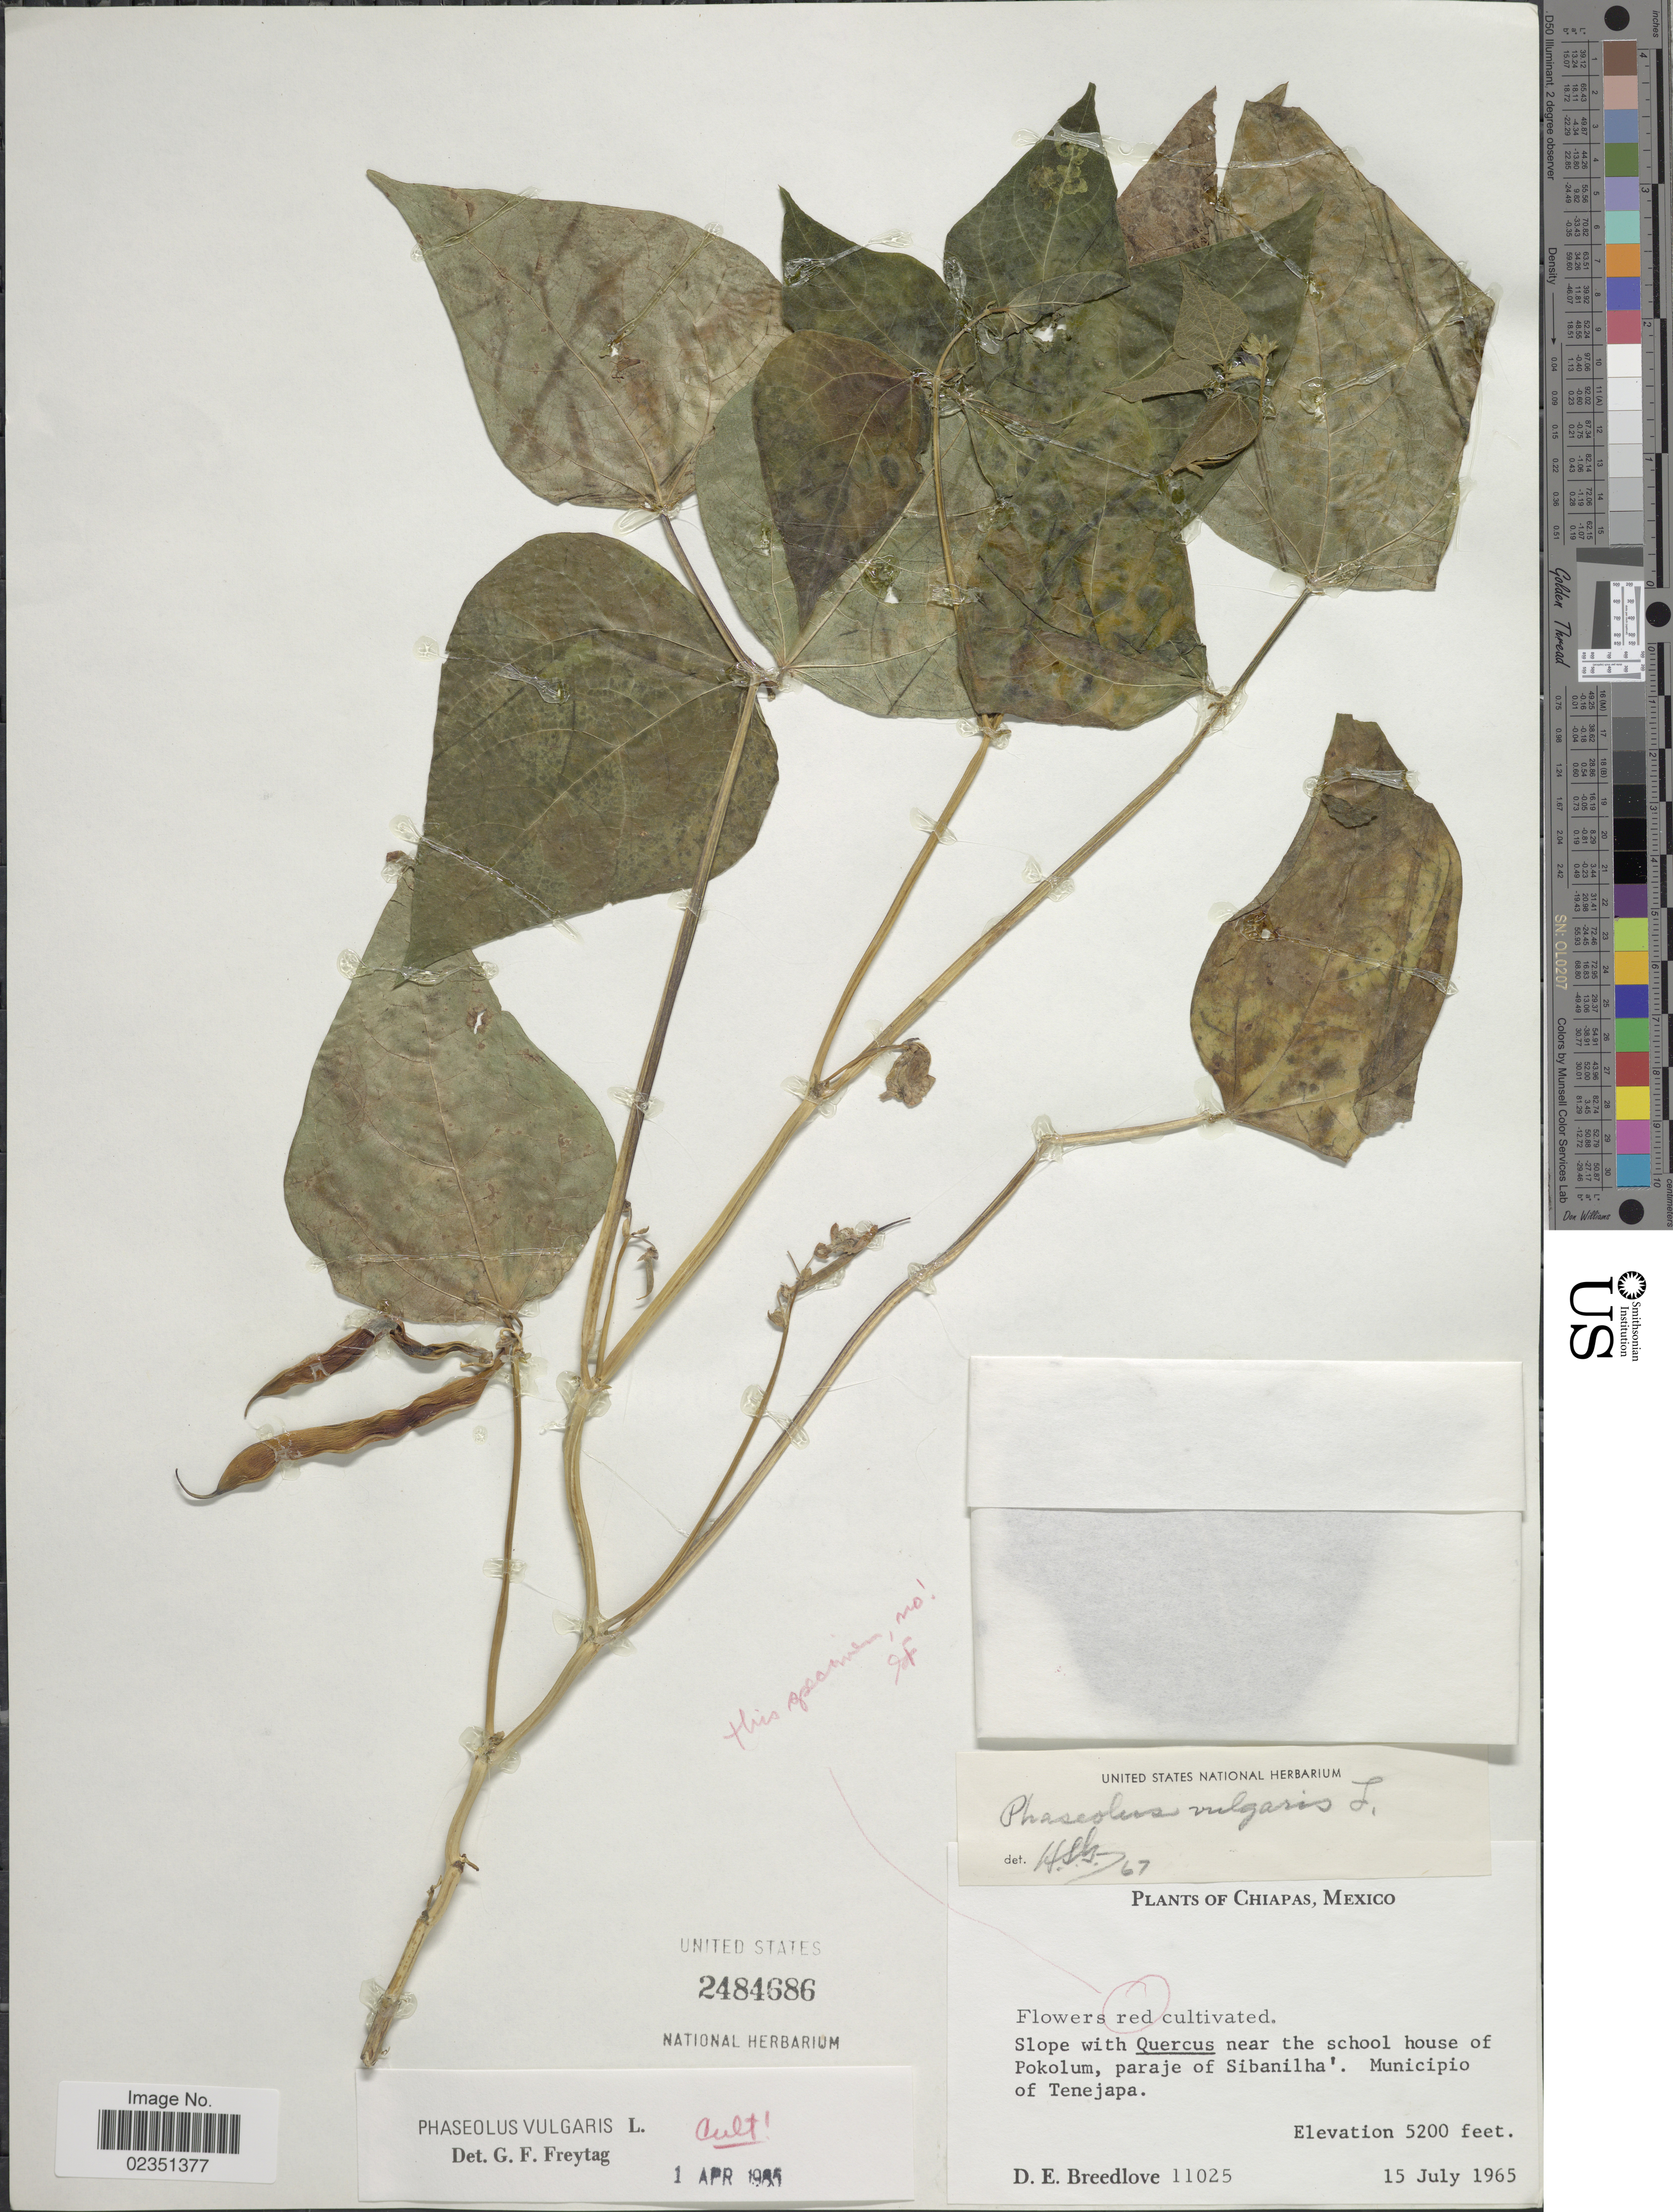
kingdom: Plantae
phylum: Tracheophyta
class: Magnoliopsida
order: Fabales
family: Fabaceae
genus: Phaseolus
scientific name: Phaseolus vulgaris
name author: L.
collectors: D. E. Breedlove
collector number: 11025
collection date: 1965-07-15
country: Mexico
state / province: Chiapas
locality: Near the school house of Pokolum, paraje of Sibanilha. Municipio of Tenejapa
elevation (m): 1585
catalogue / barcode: US 2484686